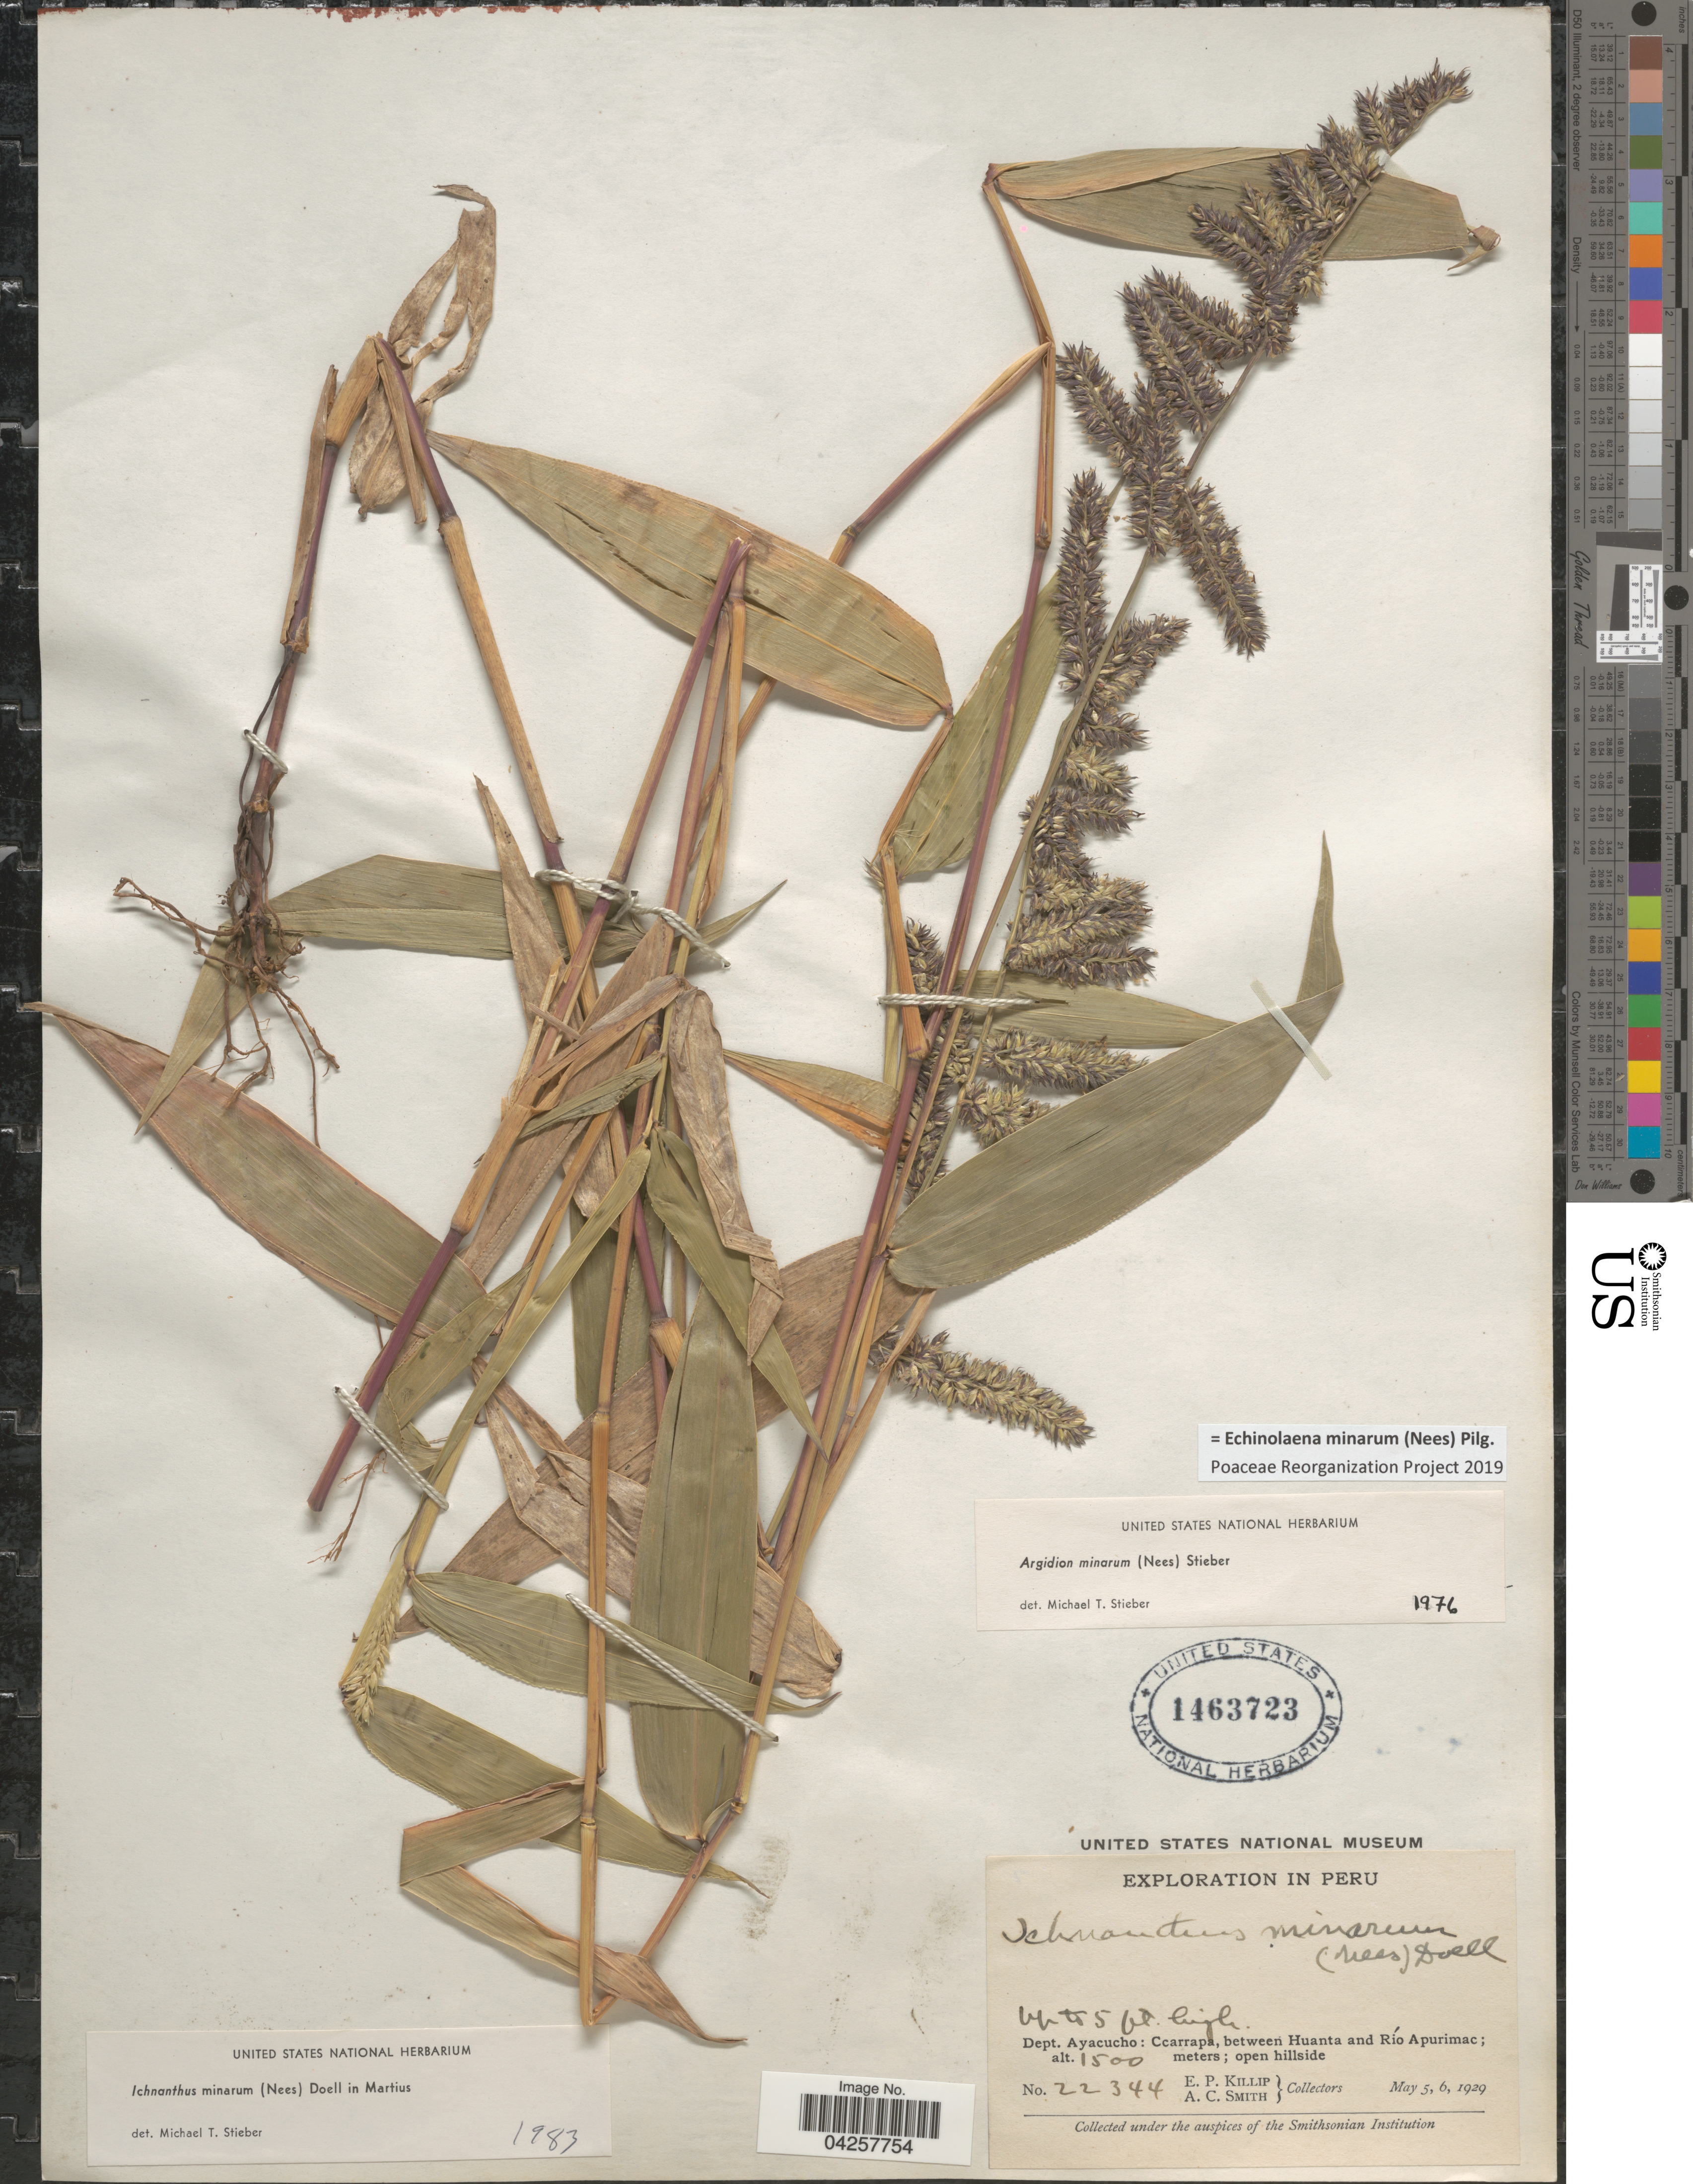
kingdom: Plantae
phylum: Tracheophyta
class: Liliopsida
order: Poales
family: Poaceae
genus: Echinolaena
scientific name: Echinolaena minarum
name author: (Nees) Pilg.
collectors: E. P. Killip & A. C. Smith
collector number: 22344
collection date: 1929-05-05/1929-05-06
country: Peru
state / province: Ayacucho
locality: Exploration in Peru. Dept. Ayacucho: Ccarrapa, between Huanta and Río Apurimac.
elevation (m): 1500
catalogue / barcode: US 1463723